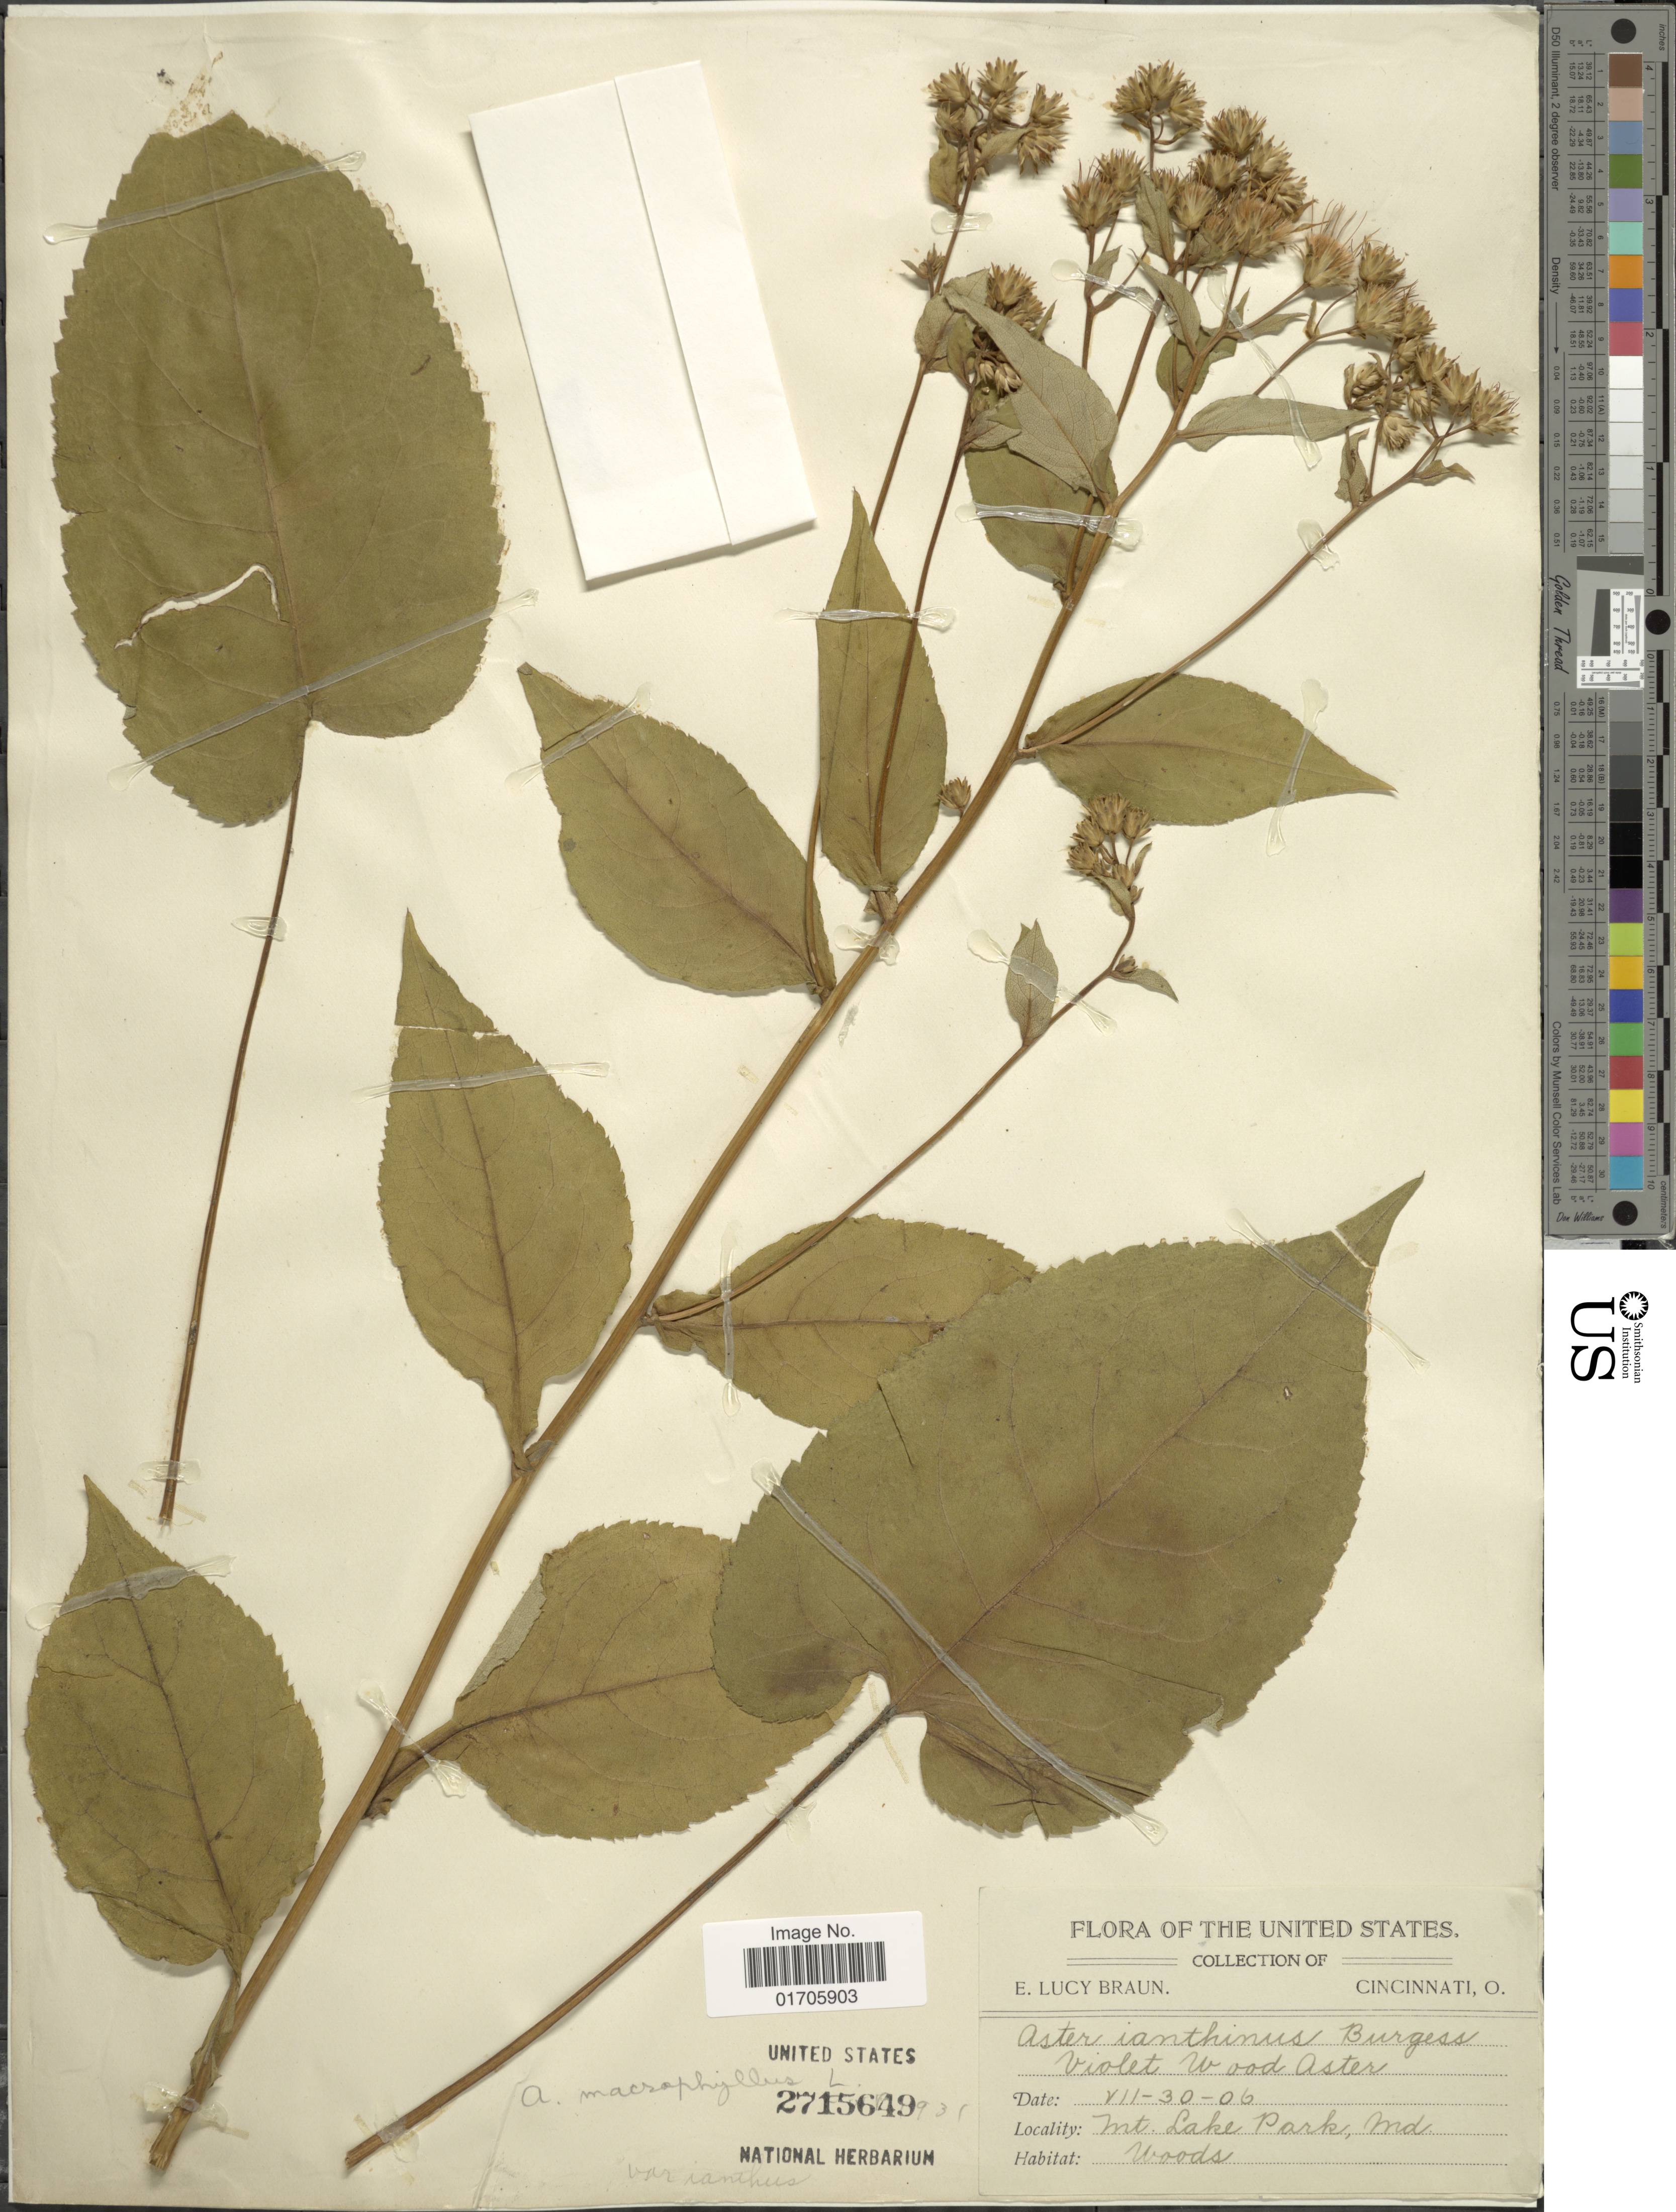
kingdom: Plantae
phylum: Tracheophyta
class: Magnoliopsida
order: Asterales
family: Asteraceae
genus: Eurybia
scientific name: Eurybia macrophylla var. ianthina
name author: (E.S. Burgess) G. Wilh. & Rericha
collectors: E. L. Braun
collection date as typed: Transcribed d/m/y: 30/7/6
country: United States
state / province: Maryland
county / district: Garrett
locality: Mt. Lake Park, Md.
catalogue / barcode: US 2715649